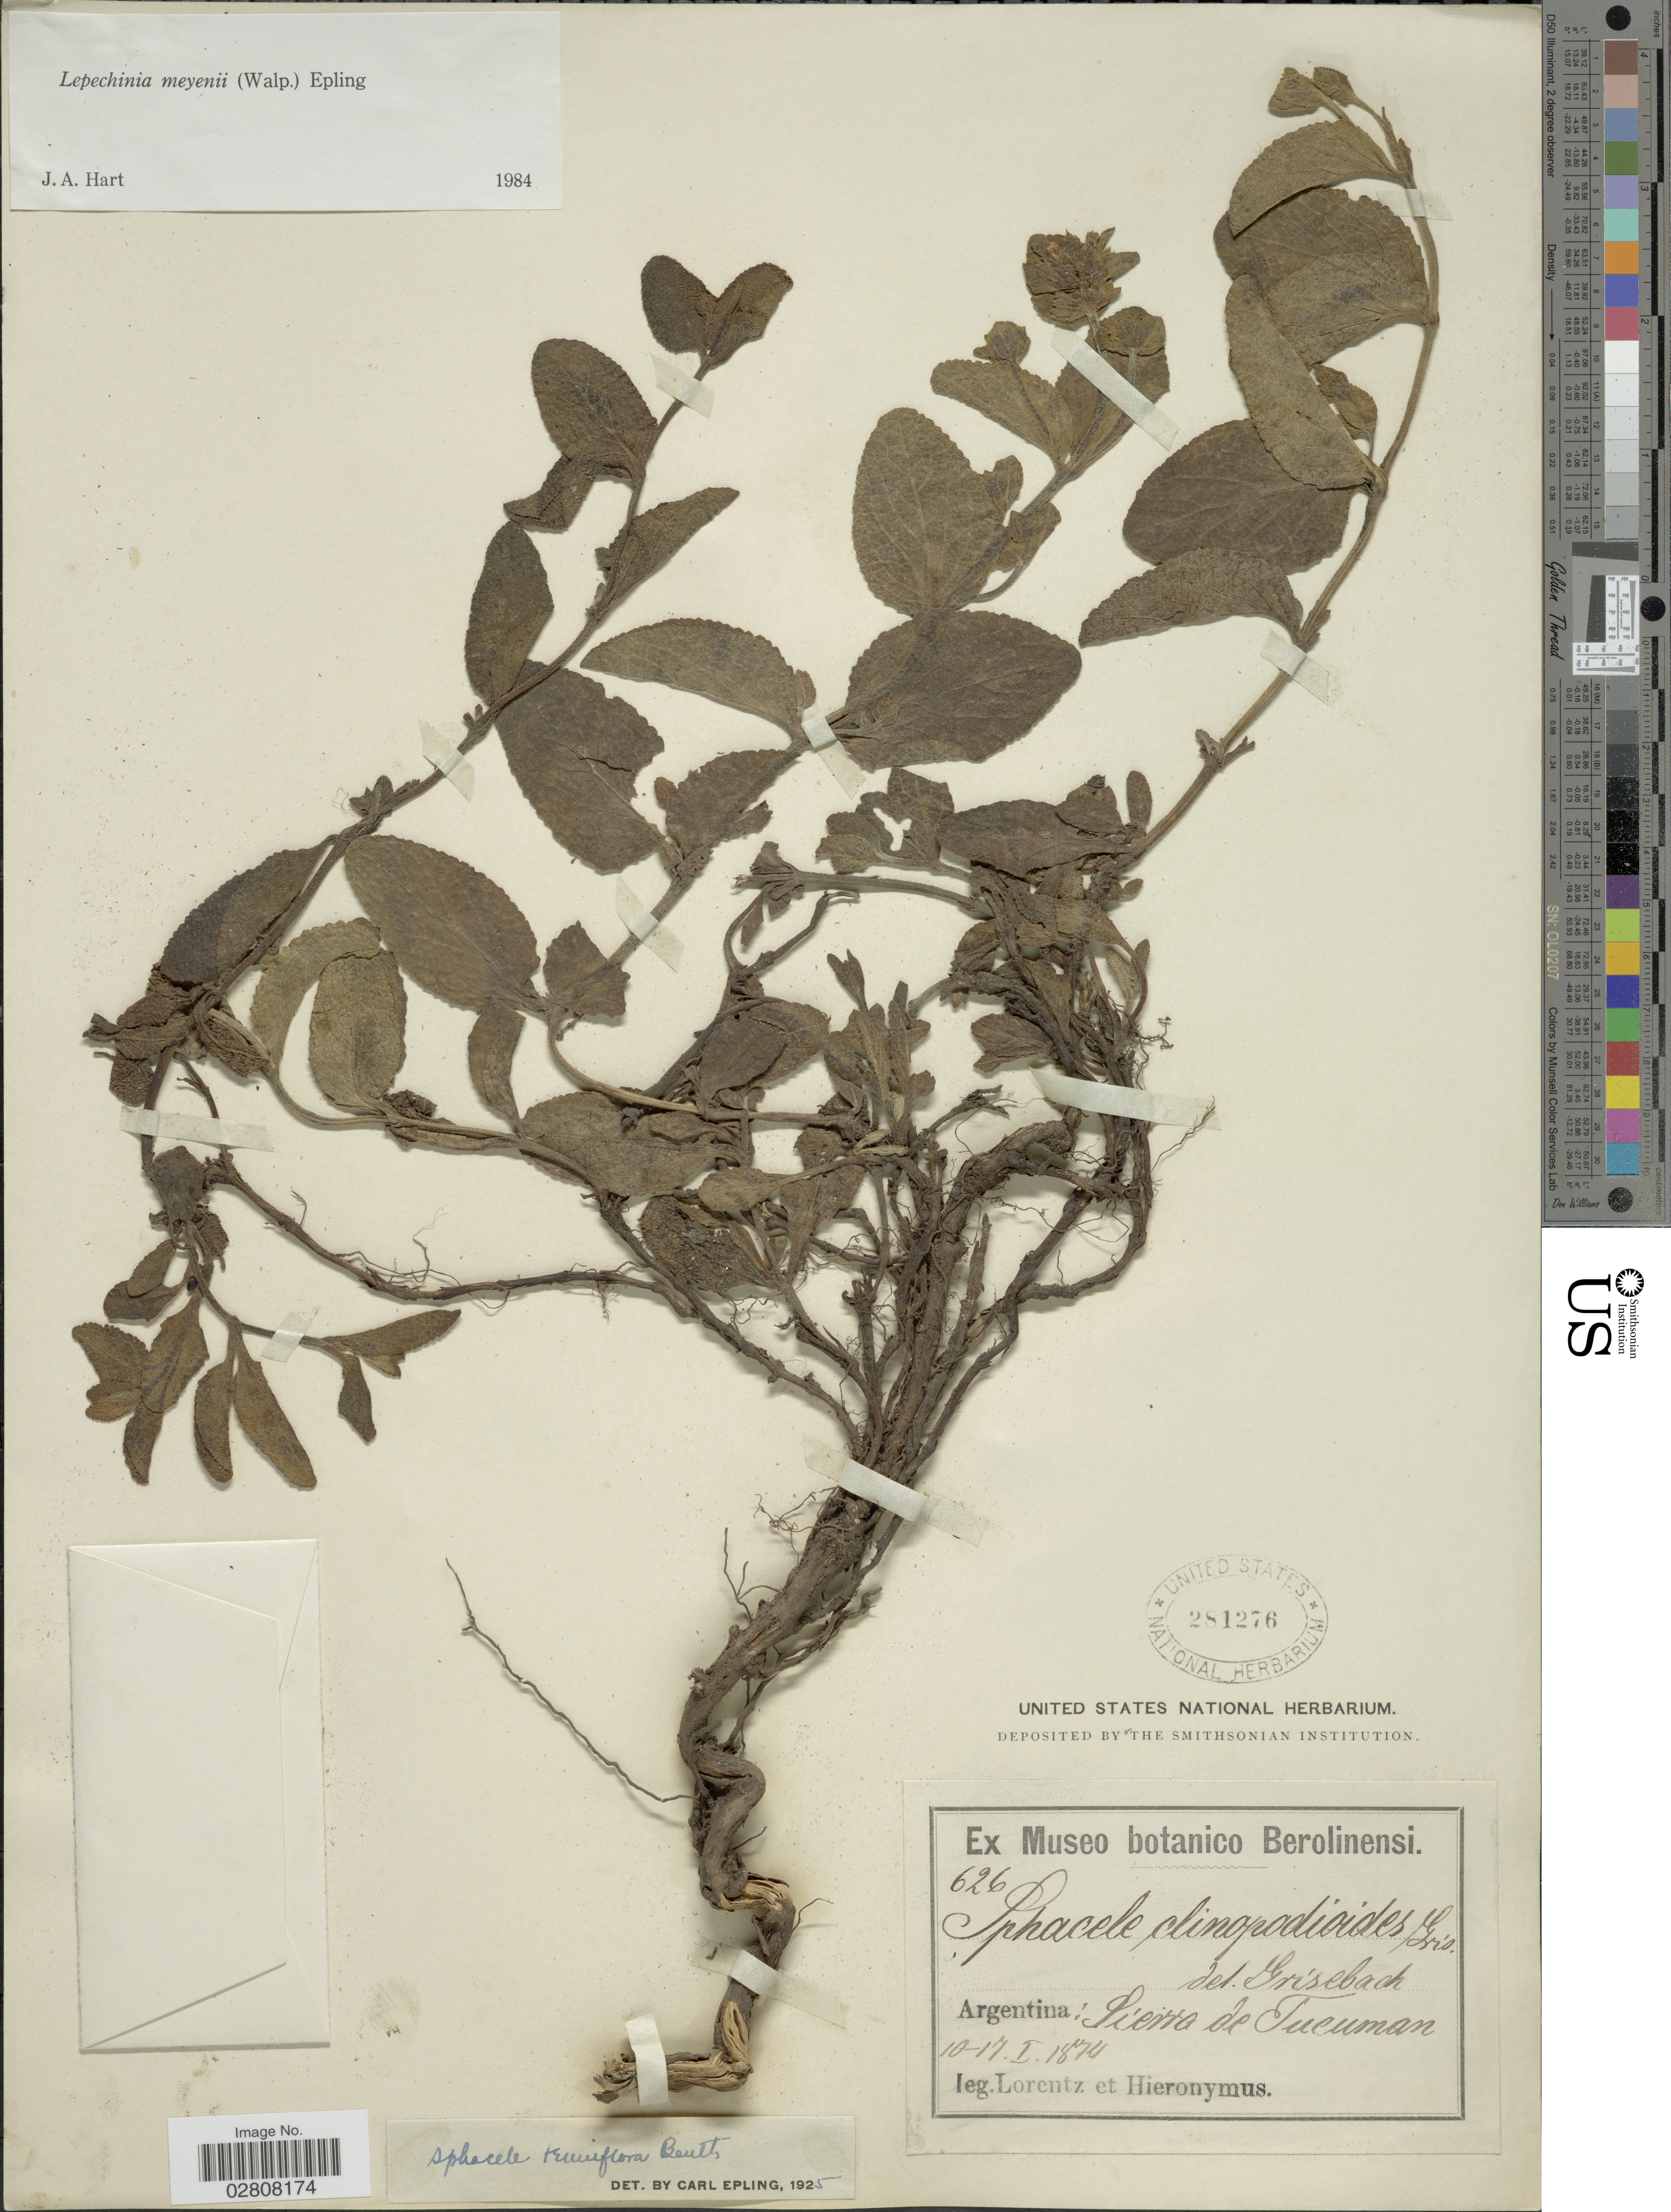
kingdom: Plantae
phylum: Tracheophyta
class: Magnoliopsida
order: Lamiales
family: Lamiaceae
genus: Lepechinia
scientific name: Lepechinia meyenii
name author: (Walp.) Epling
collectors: -. Lorentz & -. Hieronymus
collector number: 626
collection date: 1874-01-10/1874-01-17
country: Argentina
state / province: Tucuman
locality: Sierra de Tucuman.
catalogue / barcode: US 281276